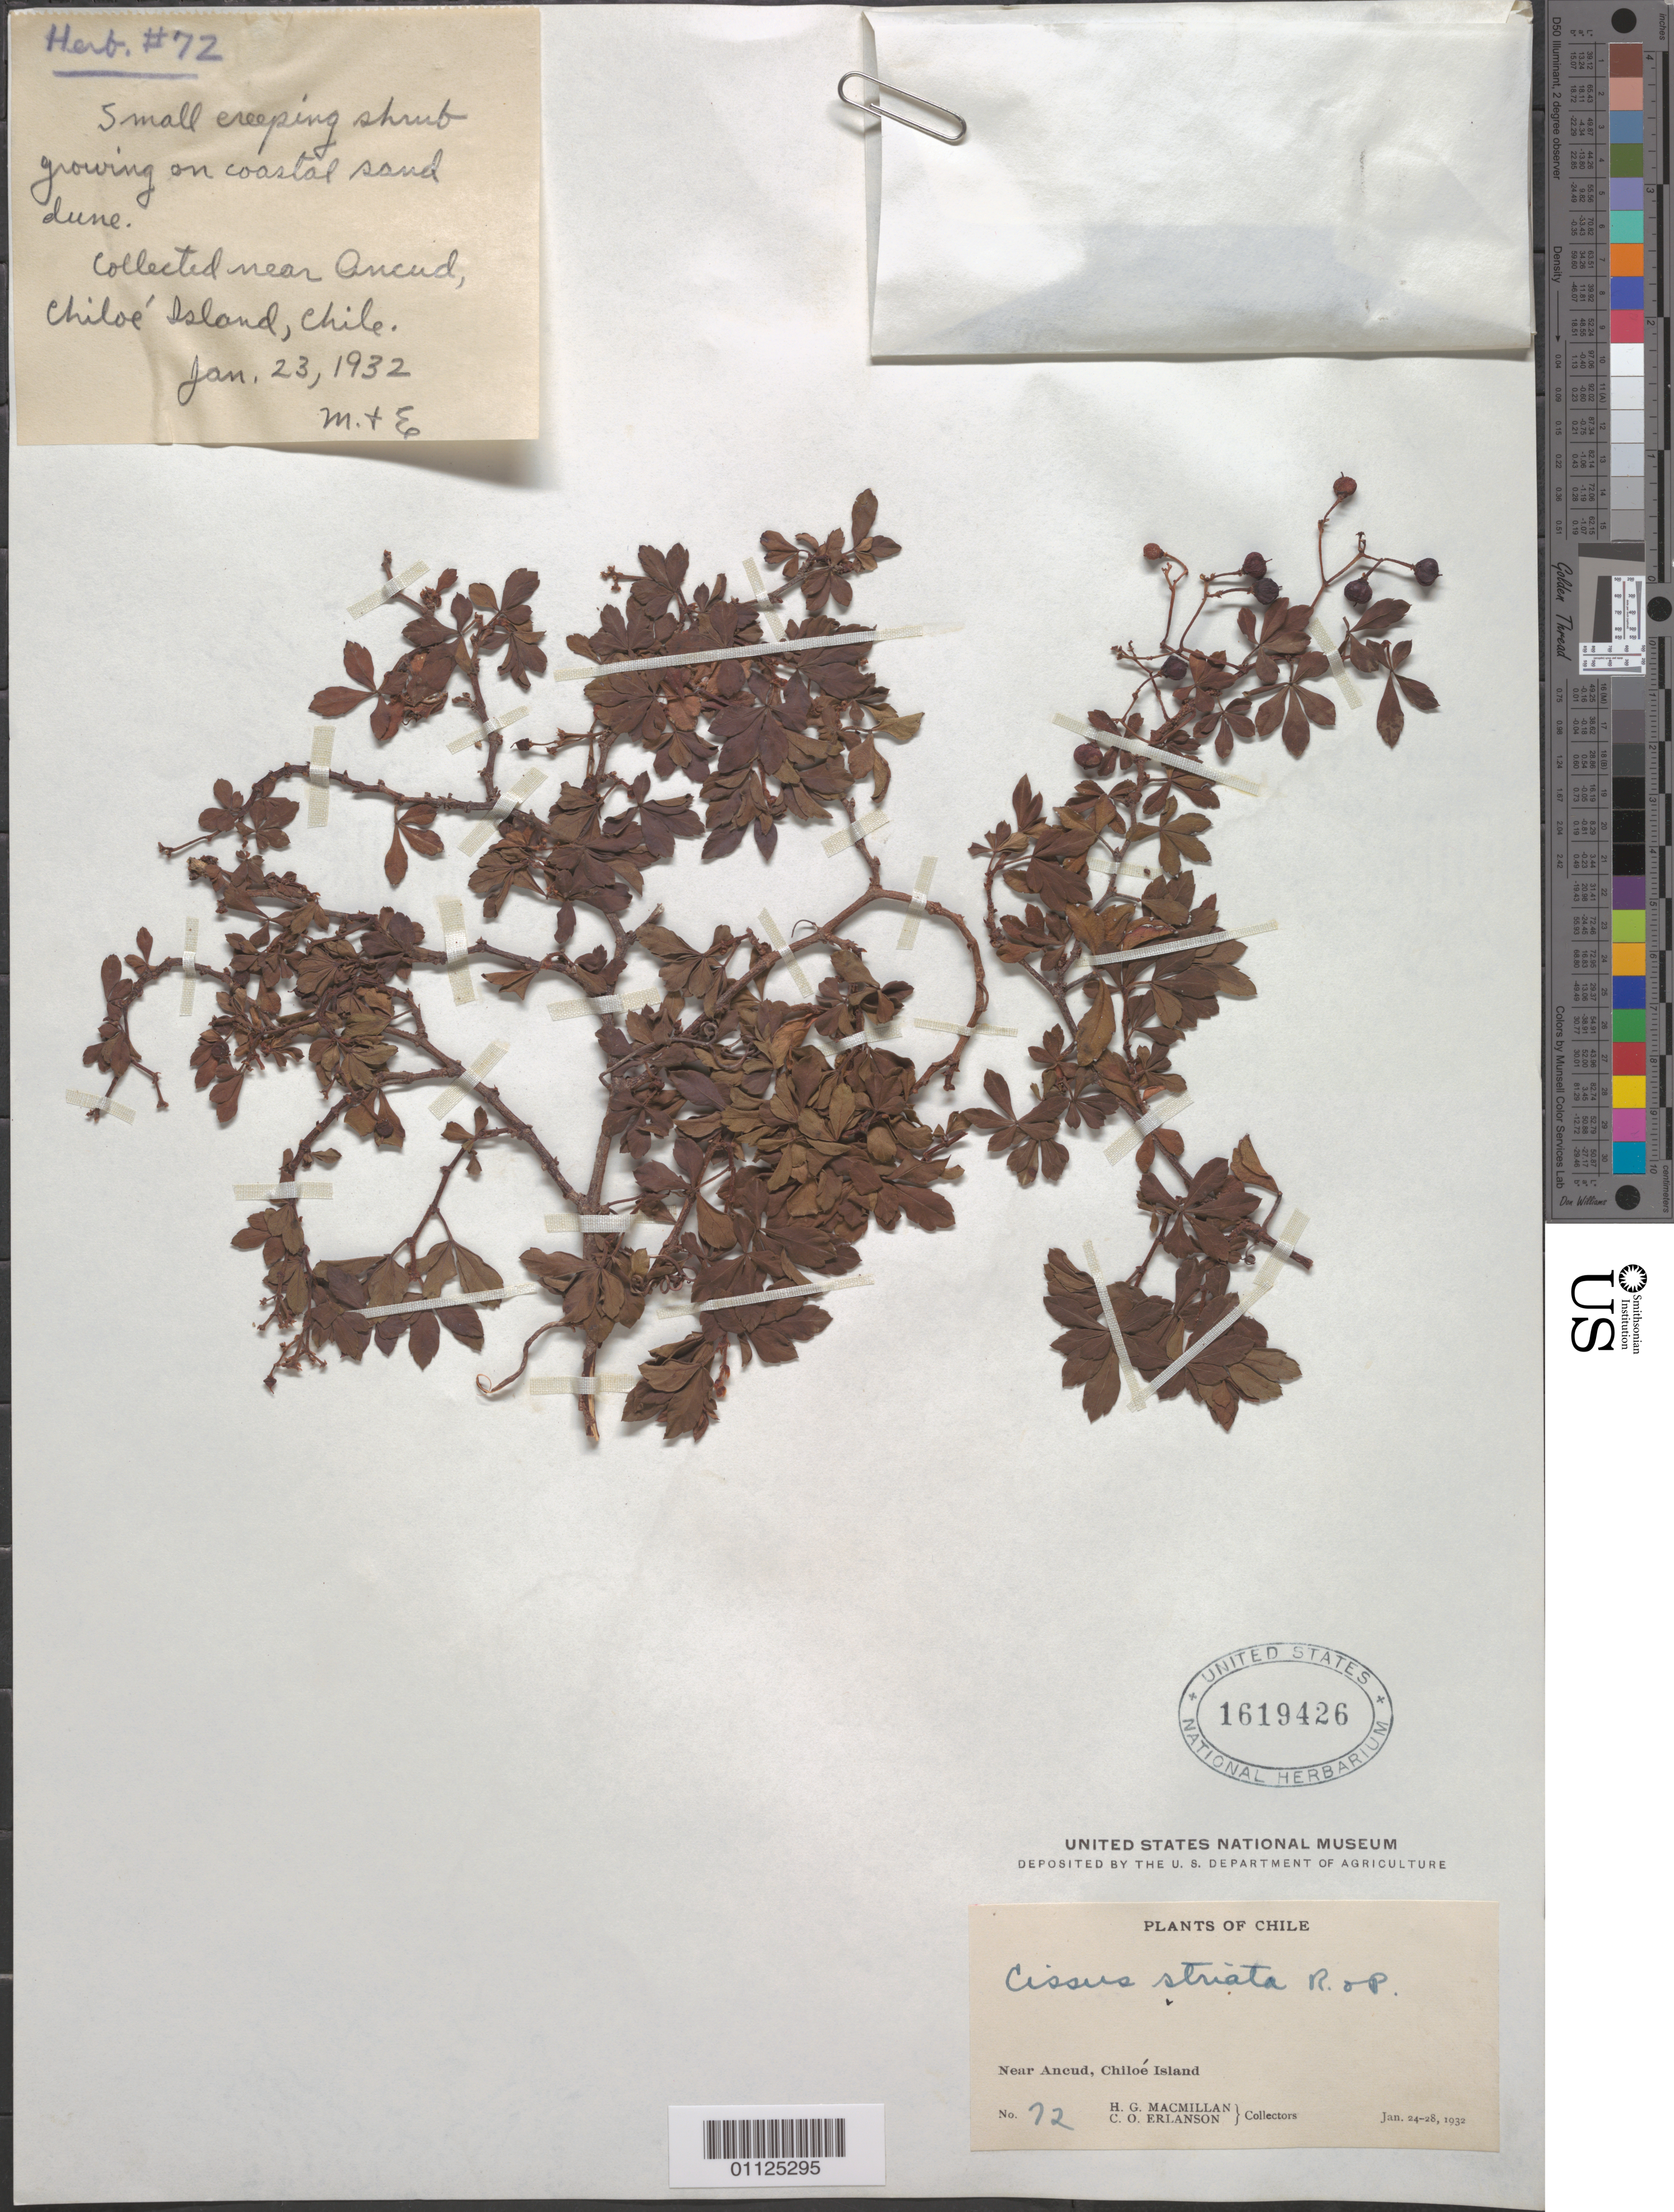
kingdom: Plantae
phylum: Tracheophyta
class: Magnoliopsida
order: Vitales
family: Vitaceae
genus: Clematicissus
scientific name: Clematicissus striata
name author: (Ruiz & Pav.) Lombardi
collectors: H. MacMillan & C. O. Erlanson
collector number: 72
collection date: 1932-01-23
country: Chile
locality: Near Ancud, Chiloe Island.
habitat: Small creeping shrub growing on coastal sand dunes.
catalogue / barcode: US 1619426